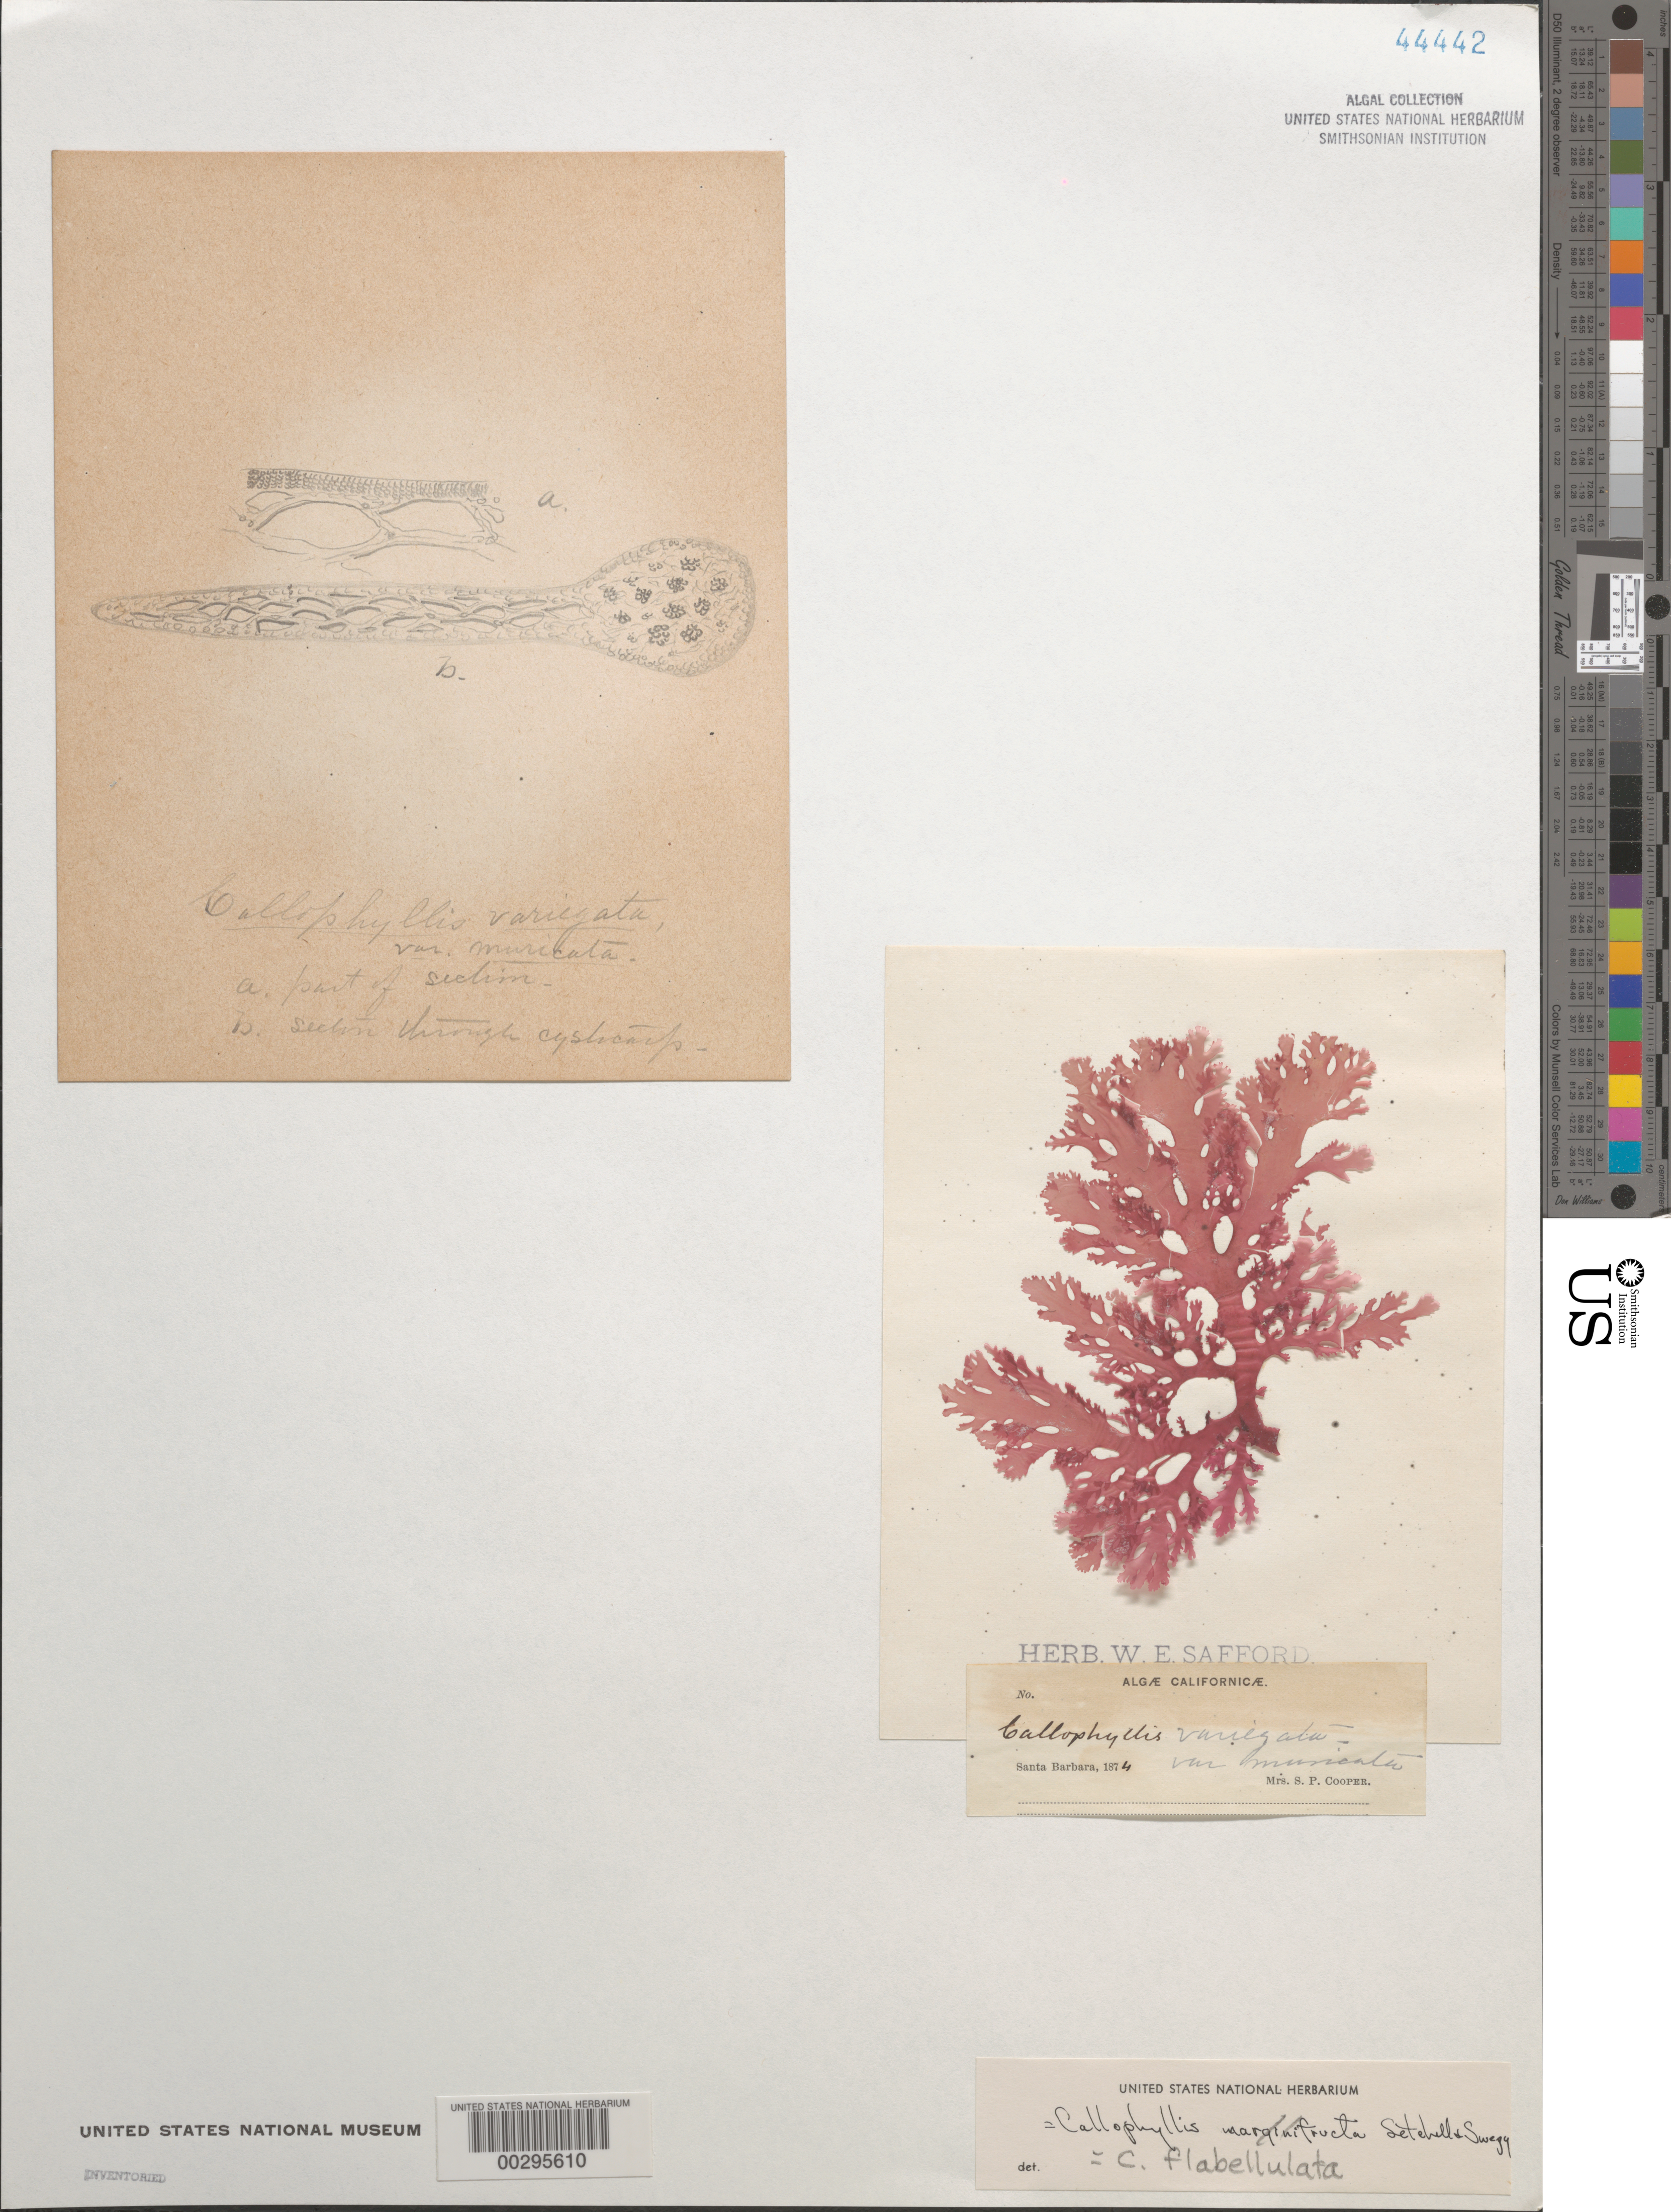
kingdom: Plantae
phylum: Rhodophyta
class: Florideophyceae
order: Gigartinales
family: Kallymeniaceae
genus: Callophyllis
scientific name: Callophyllis flabellulata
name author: Harv.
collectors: S. Cooper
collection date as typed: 1874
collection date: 1874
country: United States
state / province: California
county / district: Santa Barbara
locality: Santa Barbara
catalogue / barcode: US 44442